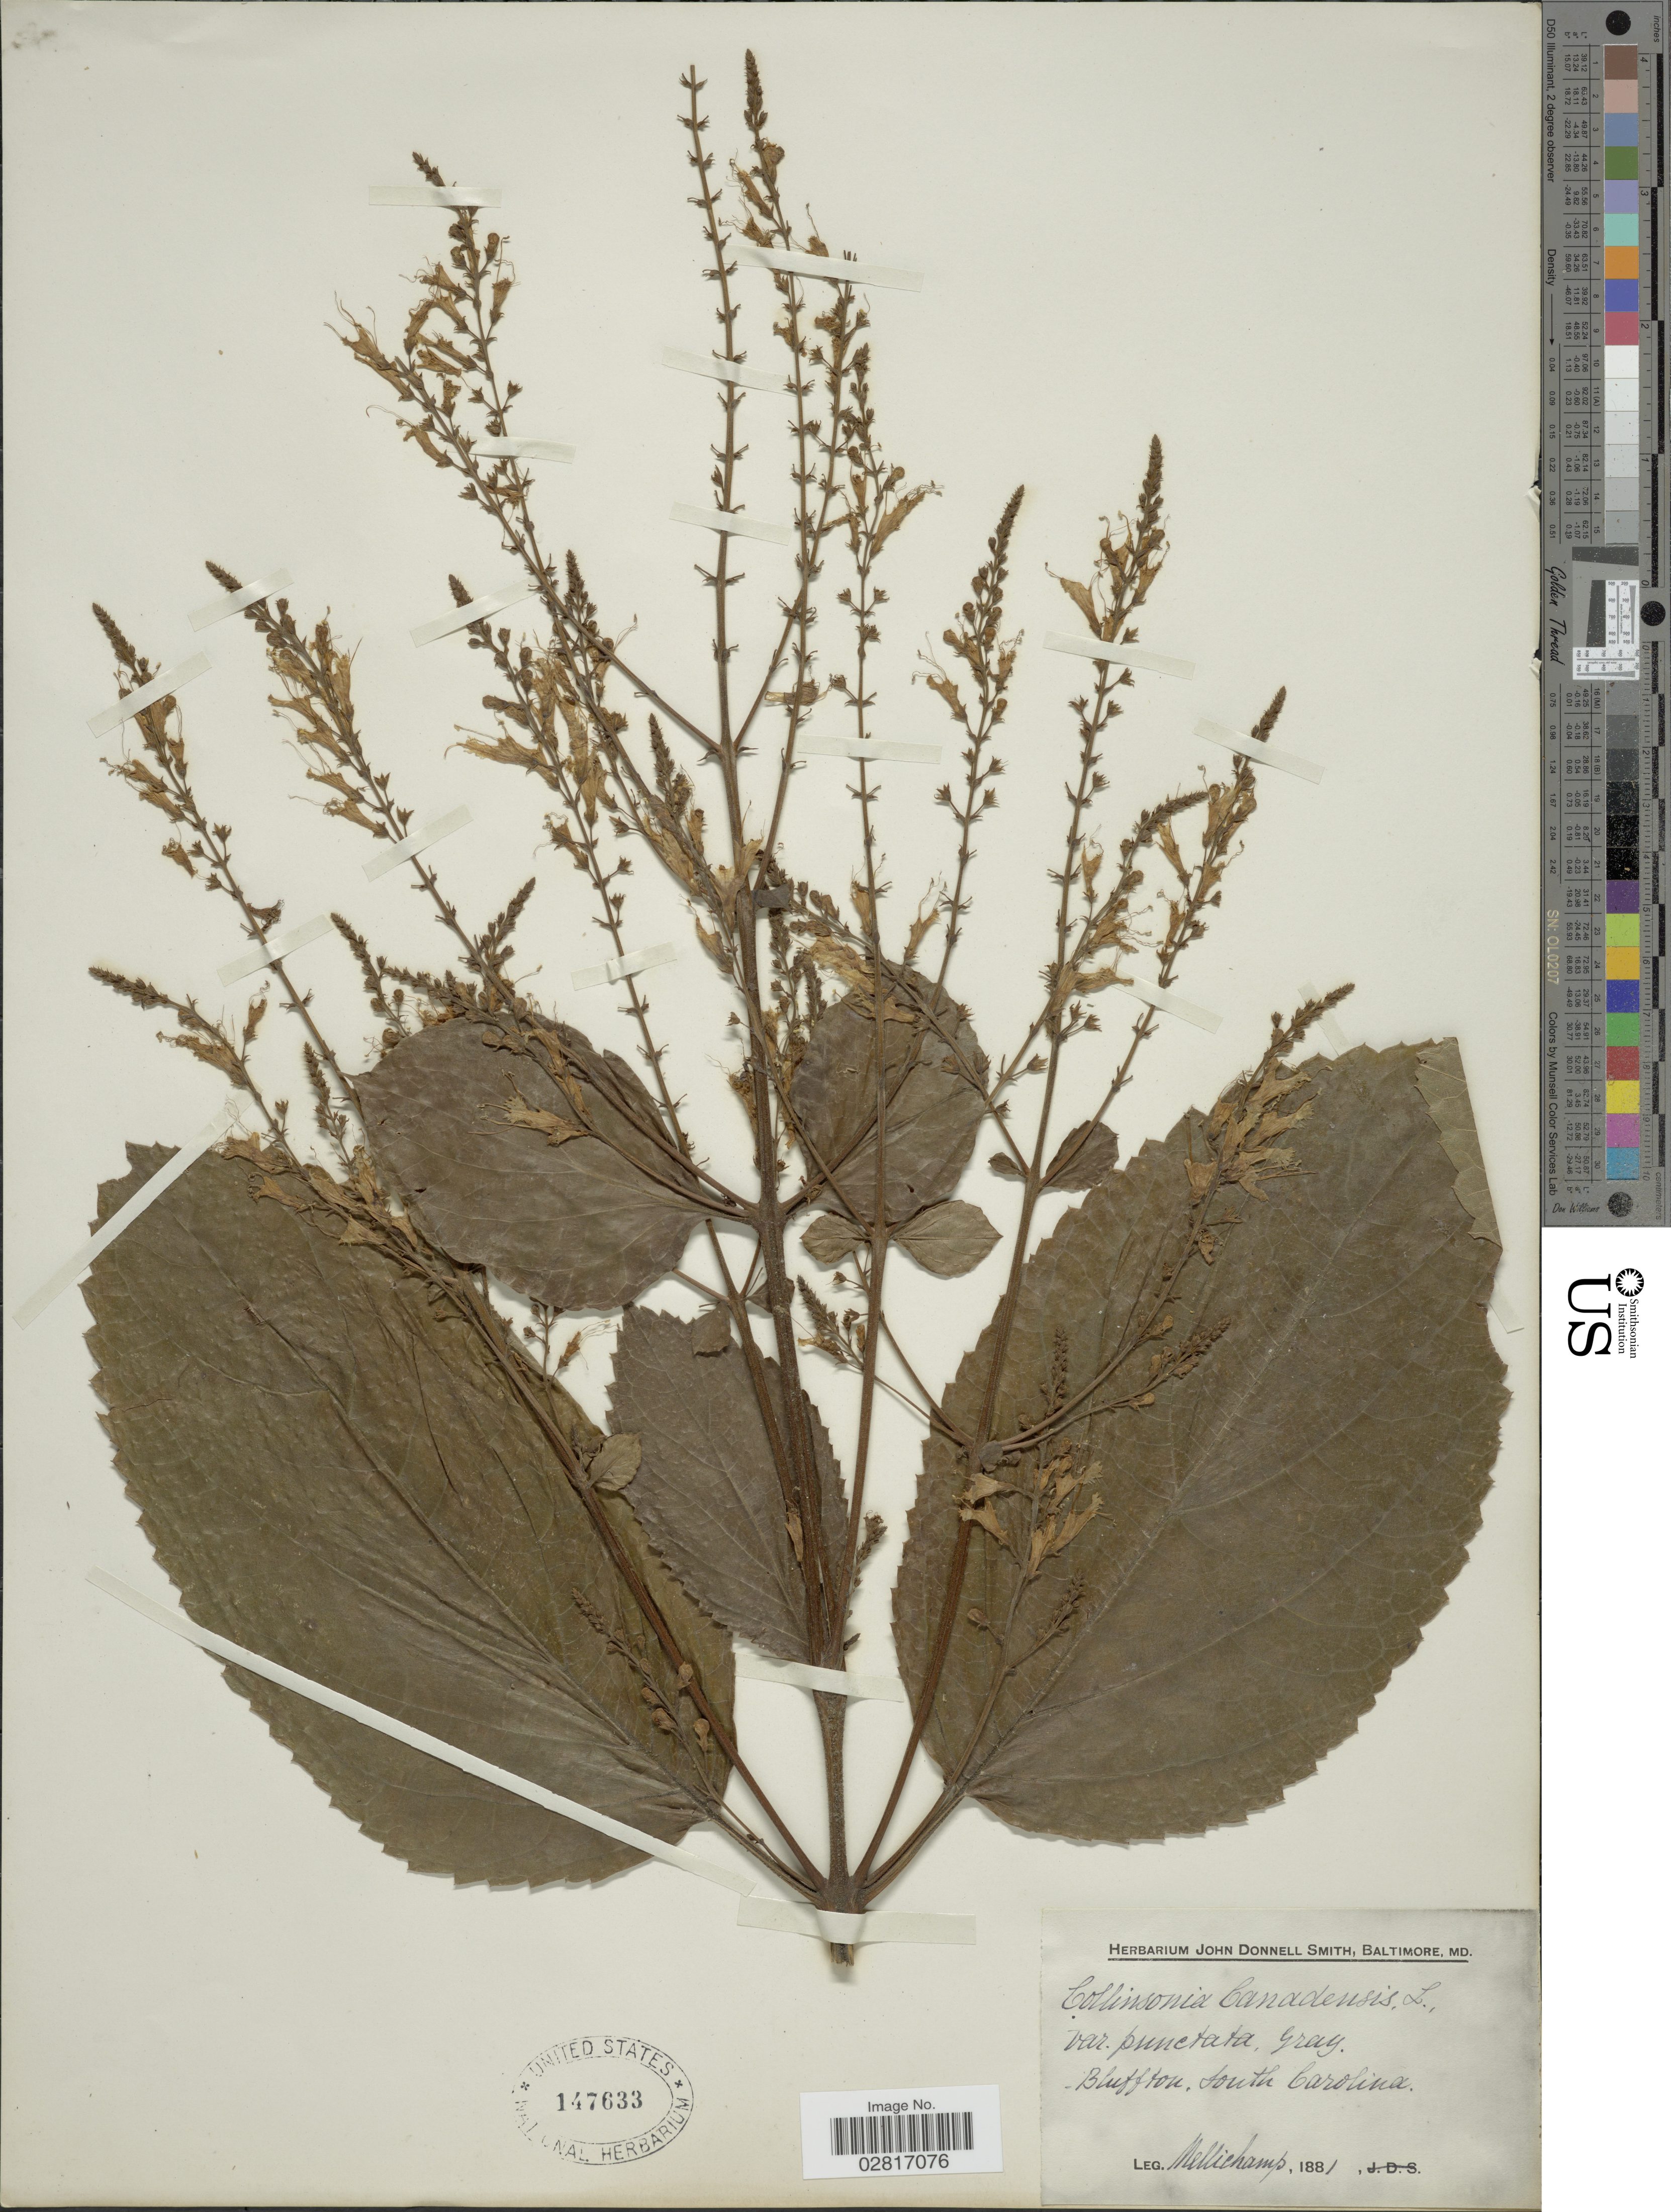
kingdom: Plantae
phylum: Tracheophyta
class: Magnoliopsida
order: Lamiales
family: Lamiaceae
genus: Collinsonia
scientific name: Collinsonia canadensis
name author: L.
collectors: -. Mellichamp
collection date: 1881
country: United States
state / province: South Carolina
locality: Bluffton.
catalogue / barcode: US 147633